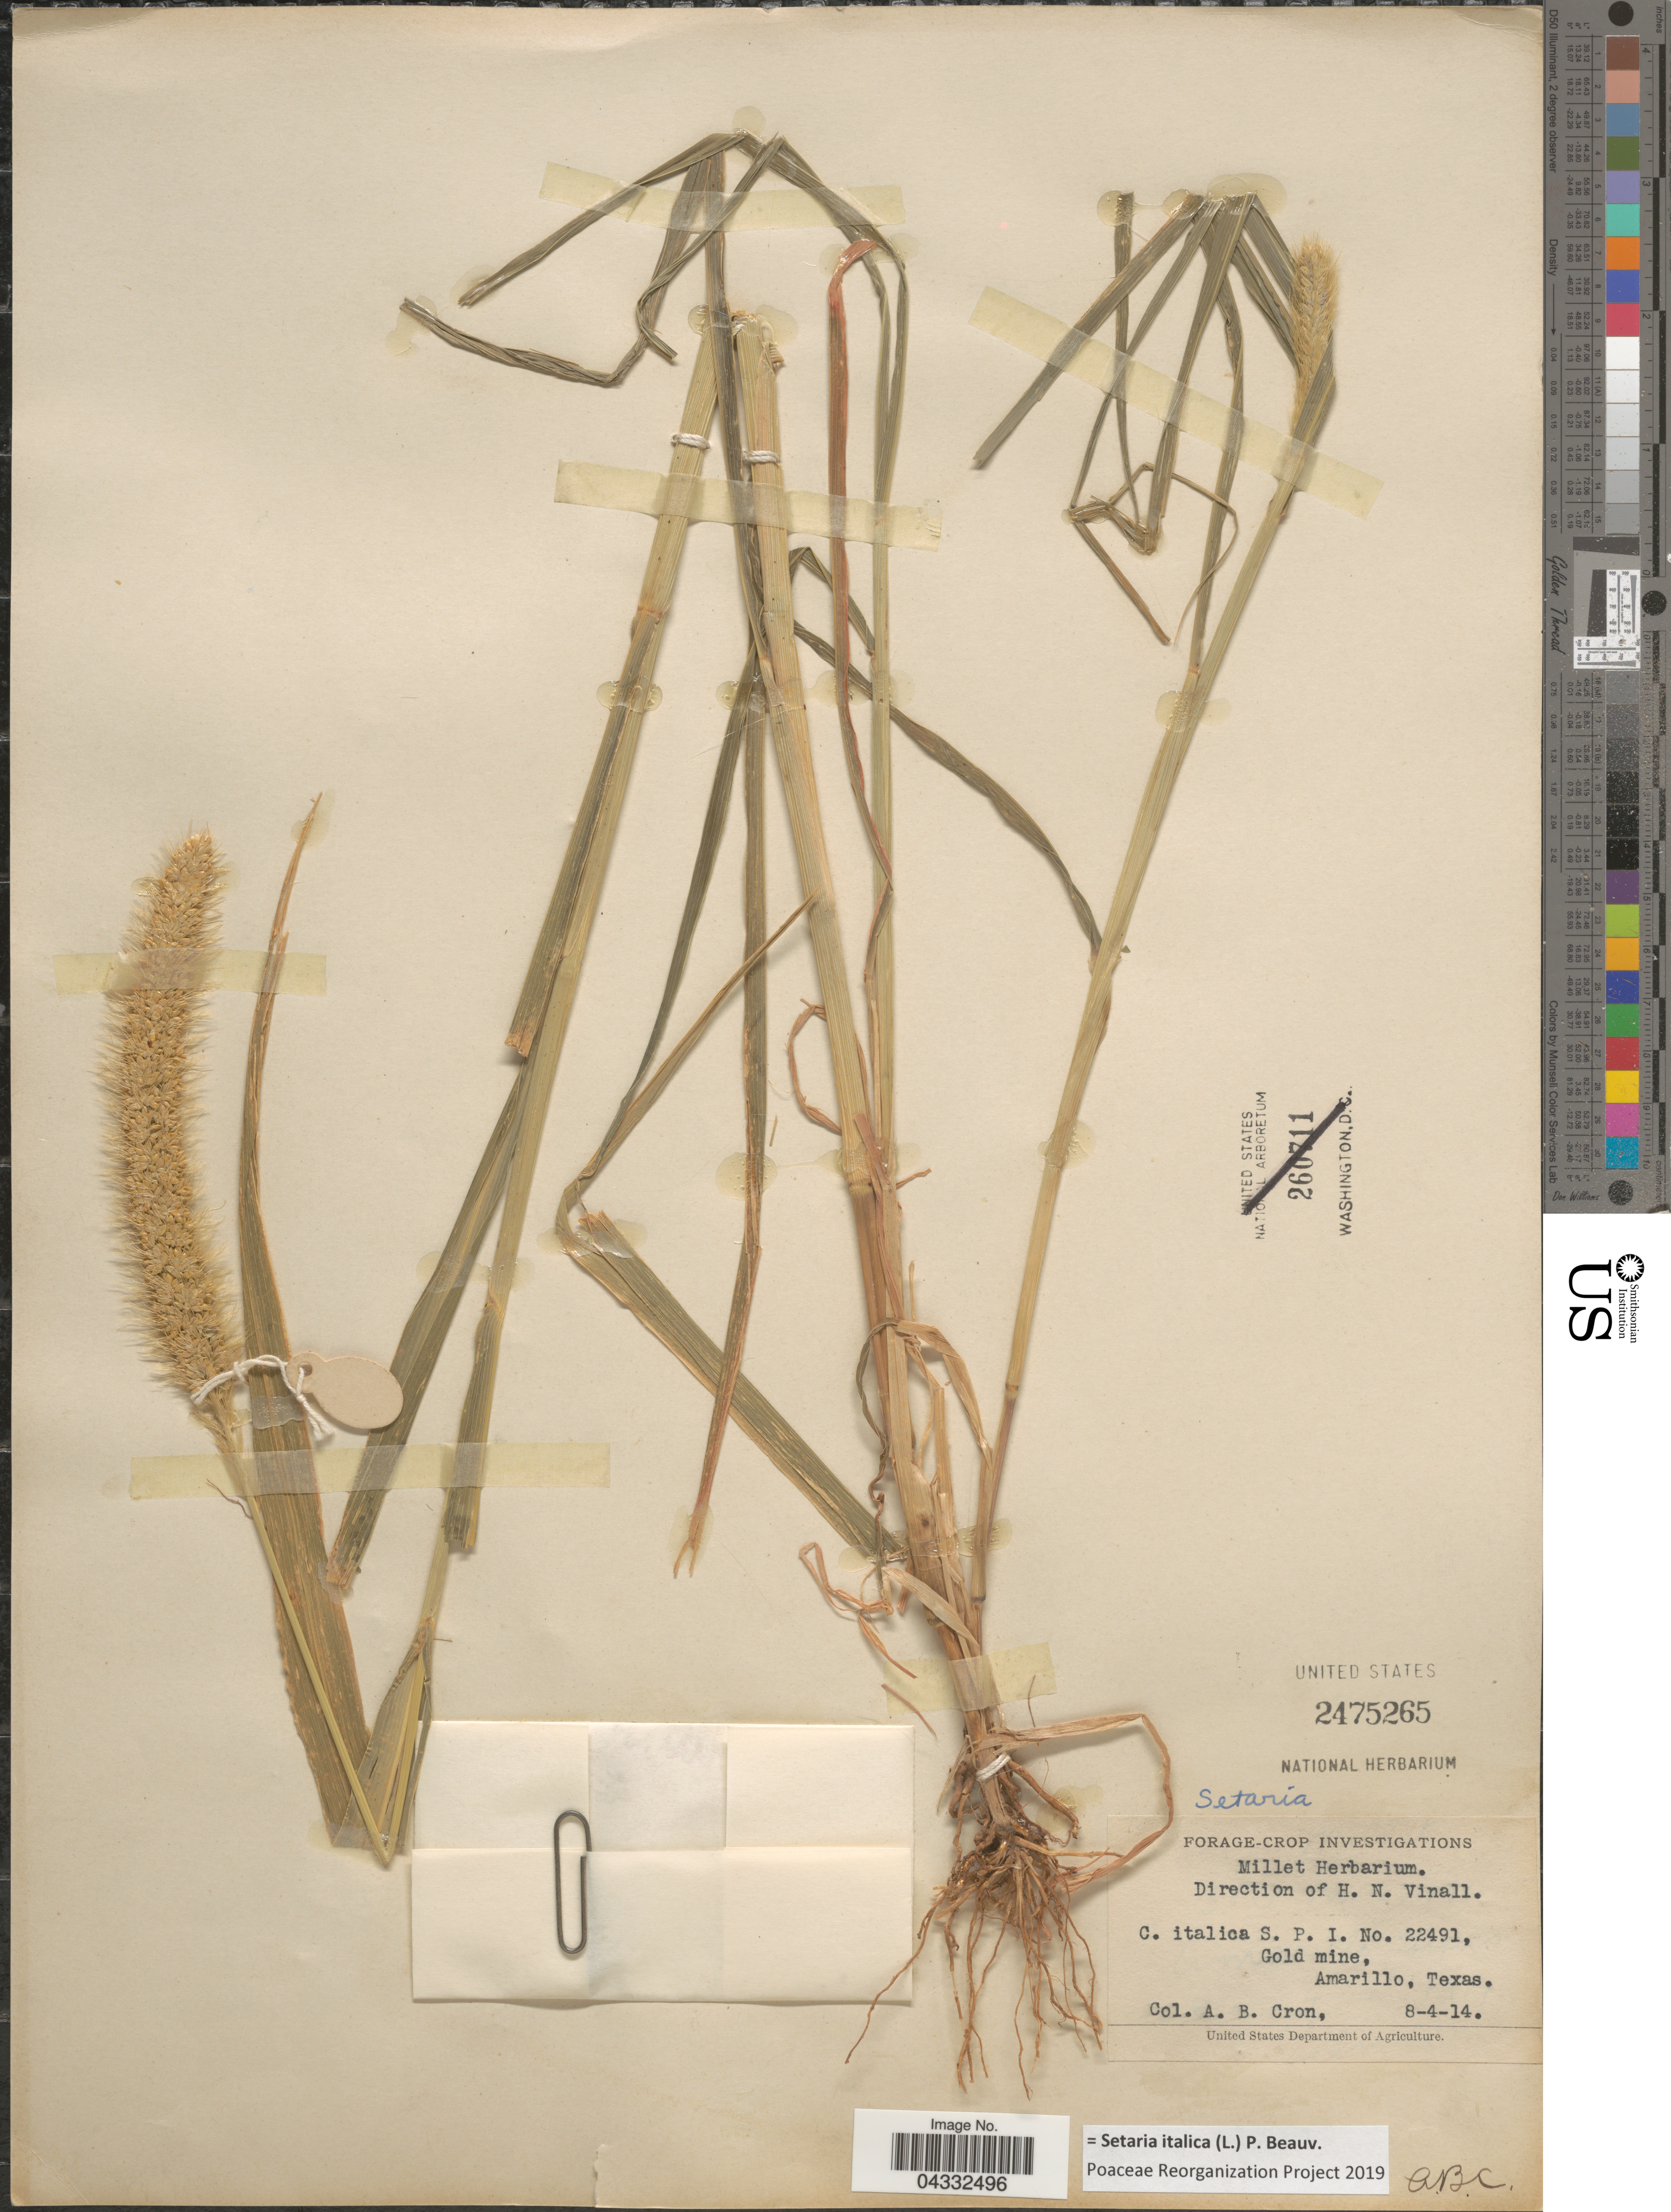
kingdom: Plantae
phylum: Tracheophyta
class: Liliopsida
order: Poales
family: Poaceae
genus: Setaria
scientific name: Setaria italica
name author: (L.) P. Beauv.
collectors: A. Cron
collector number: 22491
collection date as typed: Transcribed d/m/y: 4/8/14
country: United States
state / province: Texas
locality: Amarillo.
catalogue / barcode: US 2475265